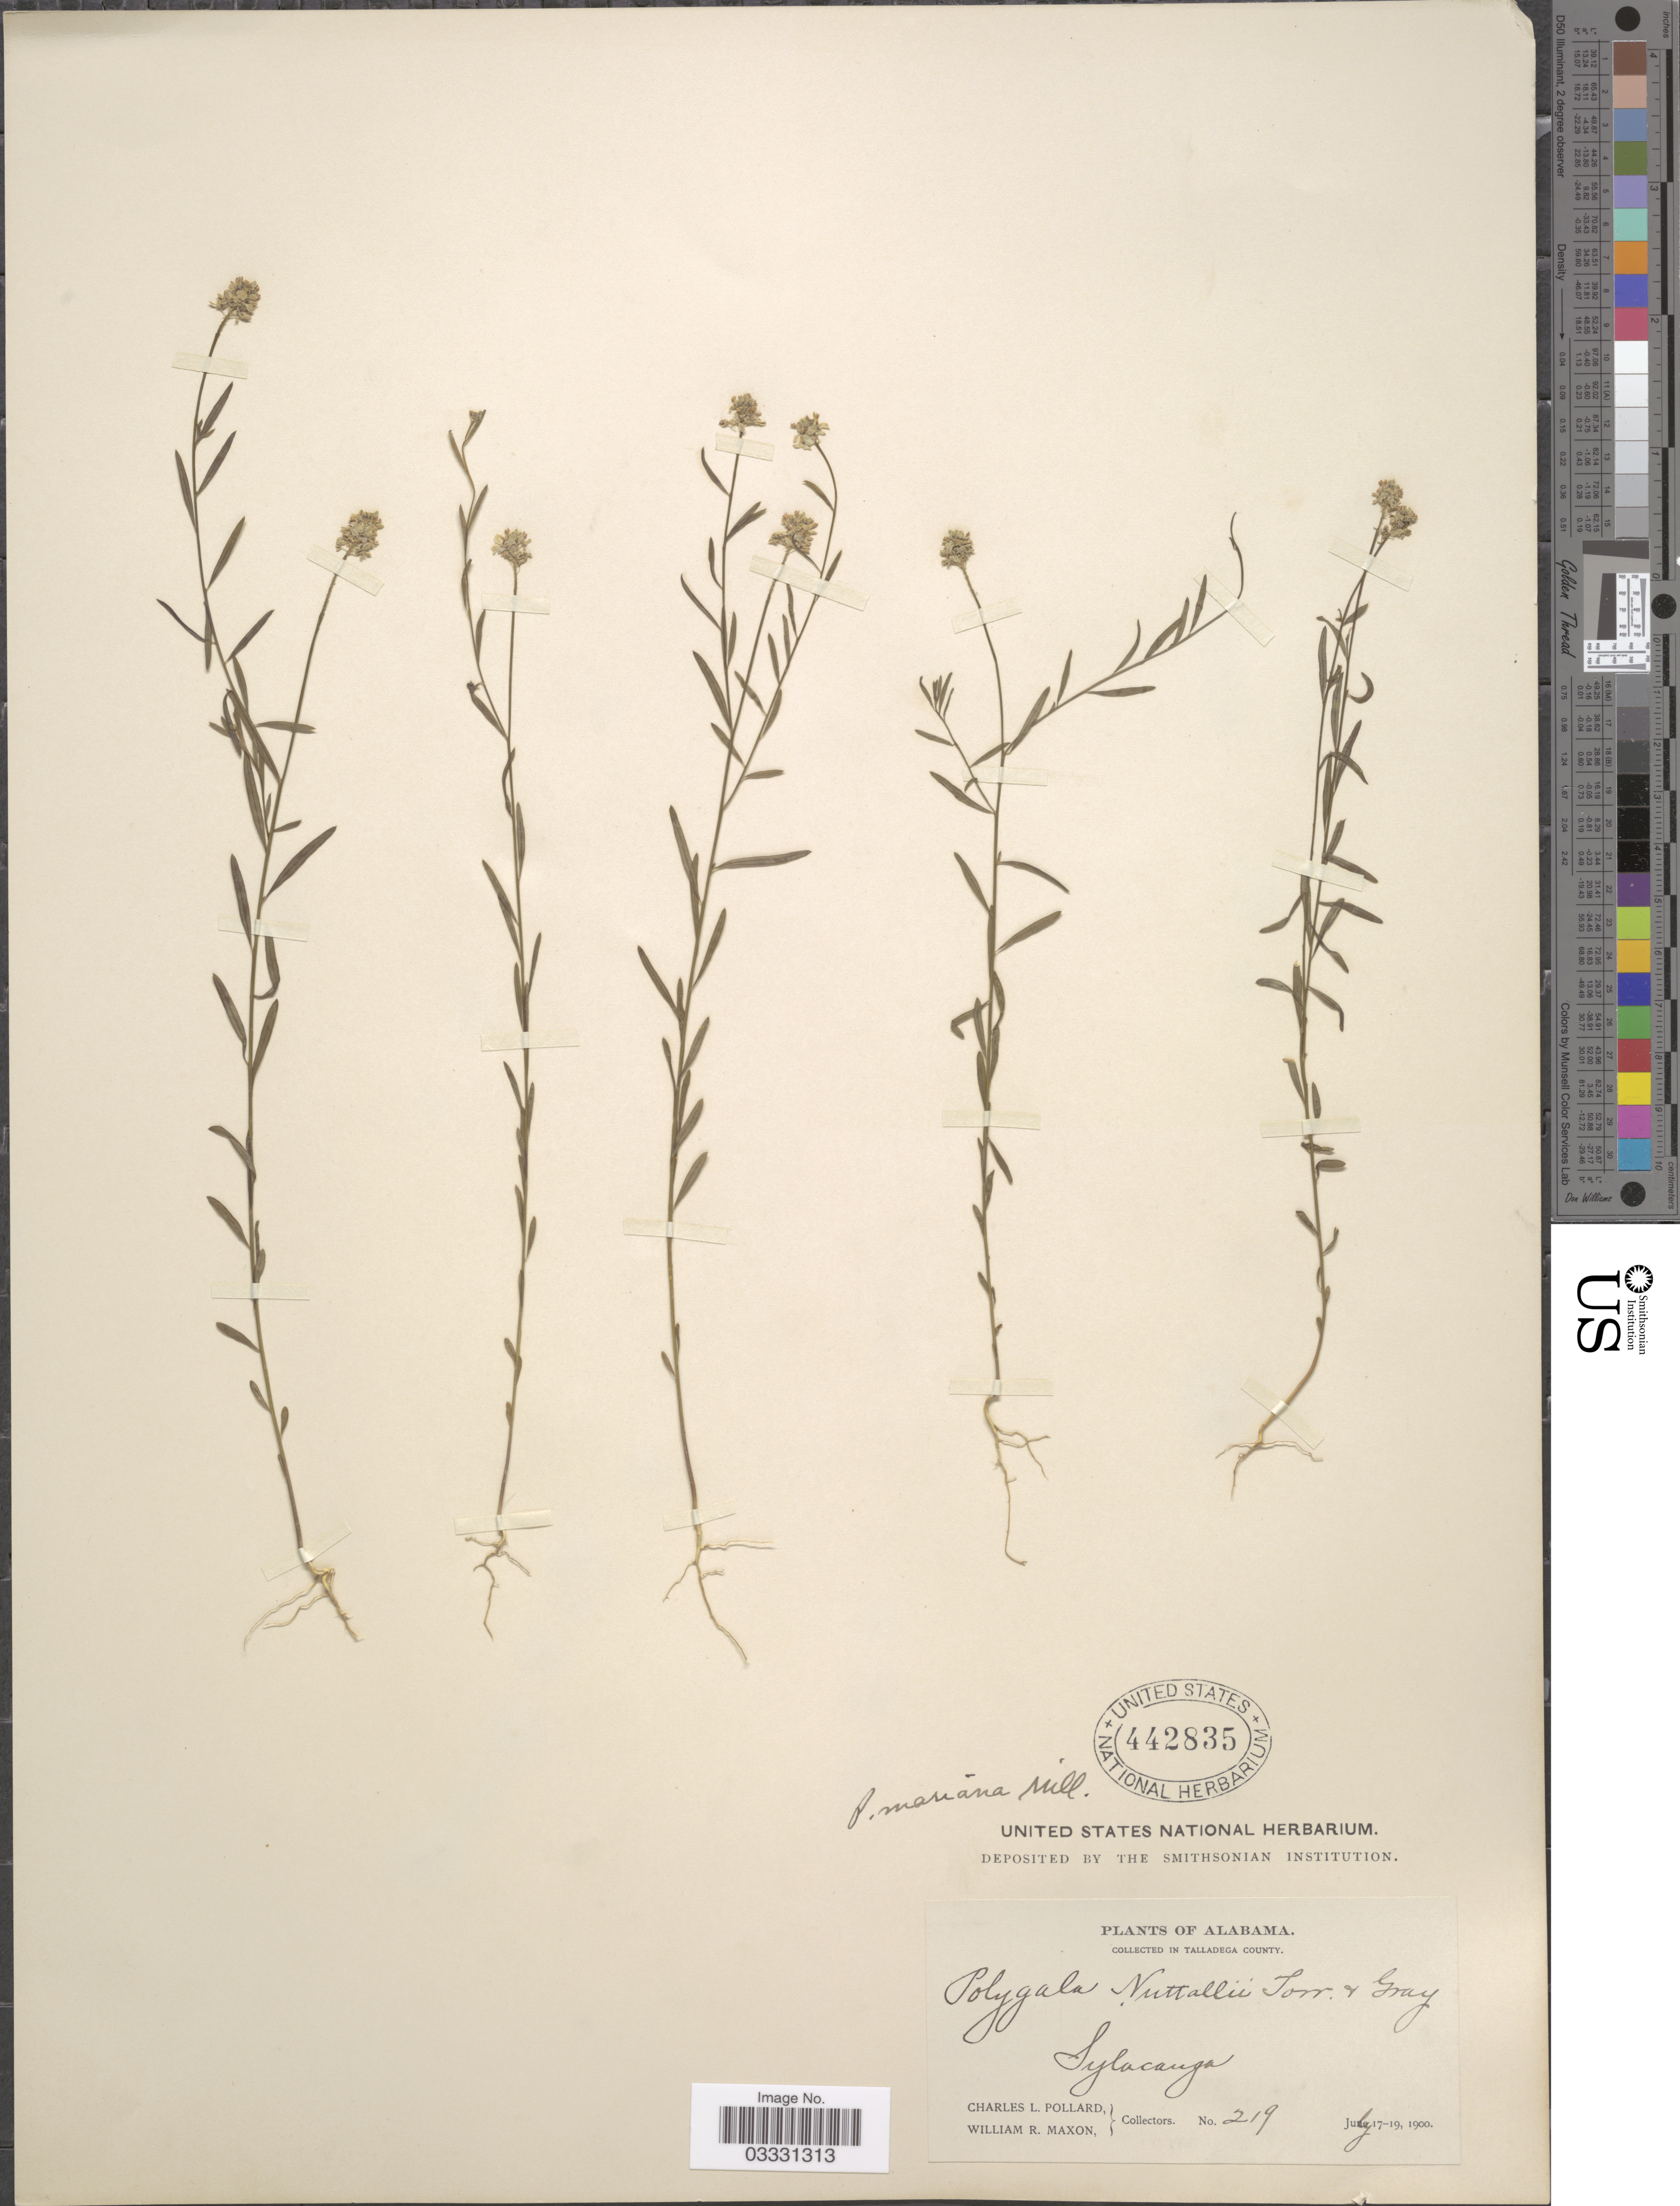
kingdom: Plantae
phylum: Tracheophyta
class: Magnoliopsida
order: Fabales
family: Polygalaceae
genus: Polygala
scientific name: Polygala mariana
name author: Mill.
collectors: C. L. Pollard & W. R. Maxon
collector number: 219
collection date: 1900-07-17/1900-07-19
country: United States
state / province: Alabama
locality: In Talladega County. Sylacauga.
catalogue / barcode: US 442835